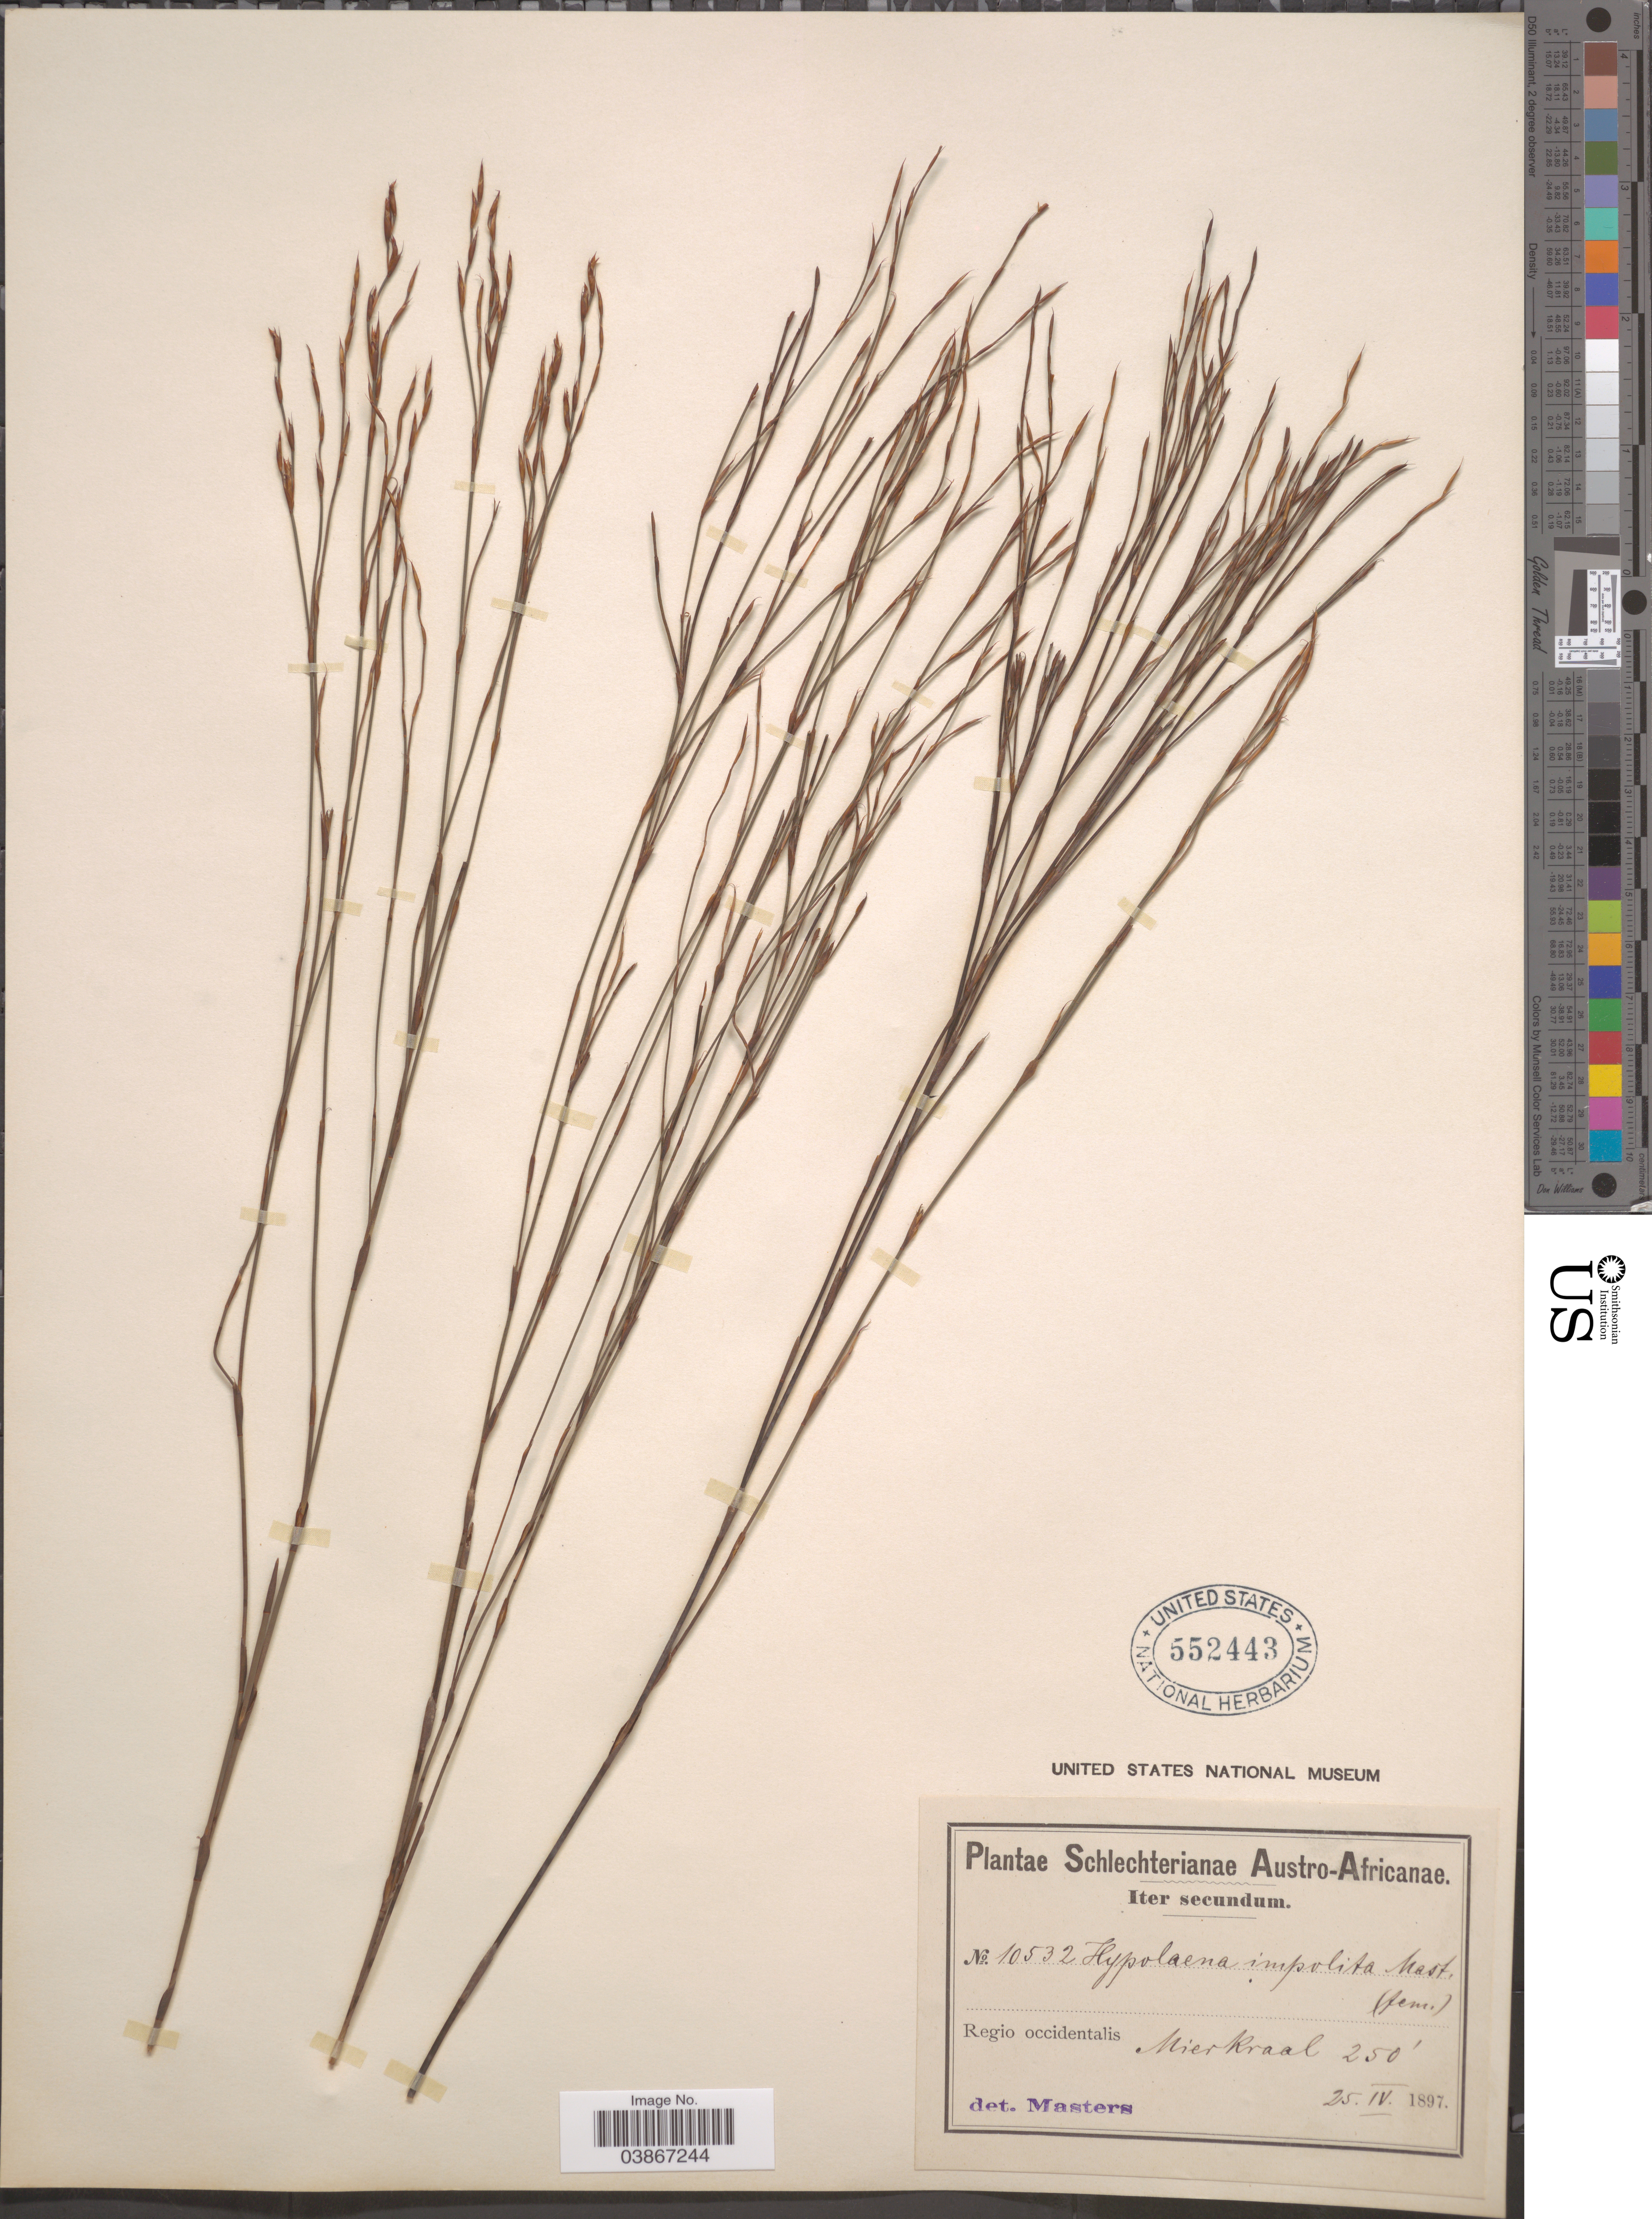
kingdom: Plantae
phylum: Tracheophyta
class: Liliopsida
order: Poales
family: Restionaceae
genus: Hypolaena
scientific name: Hypolaena impolita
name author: (Kunth) Mast.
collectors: Schlechter, --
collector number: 10532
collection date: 1897-04-25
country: South Africa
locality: Austro-Africanae. Regio occidentalis: Mierkraal.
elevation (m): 76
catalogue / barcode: US 552443